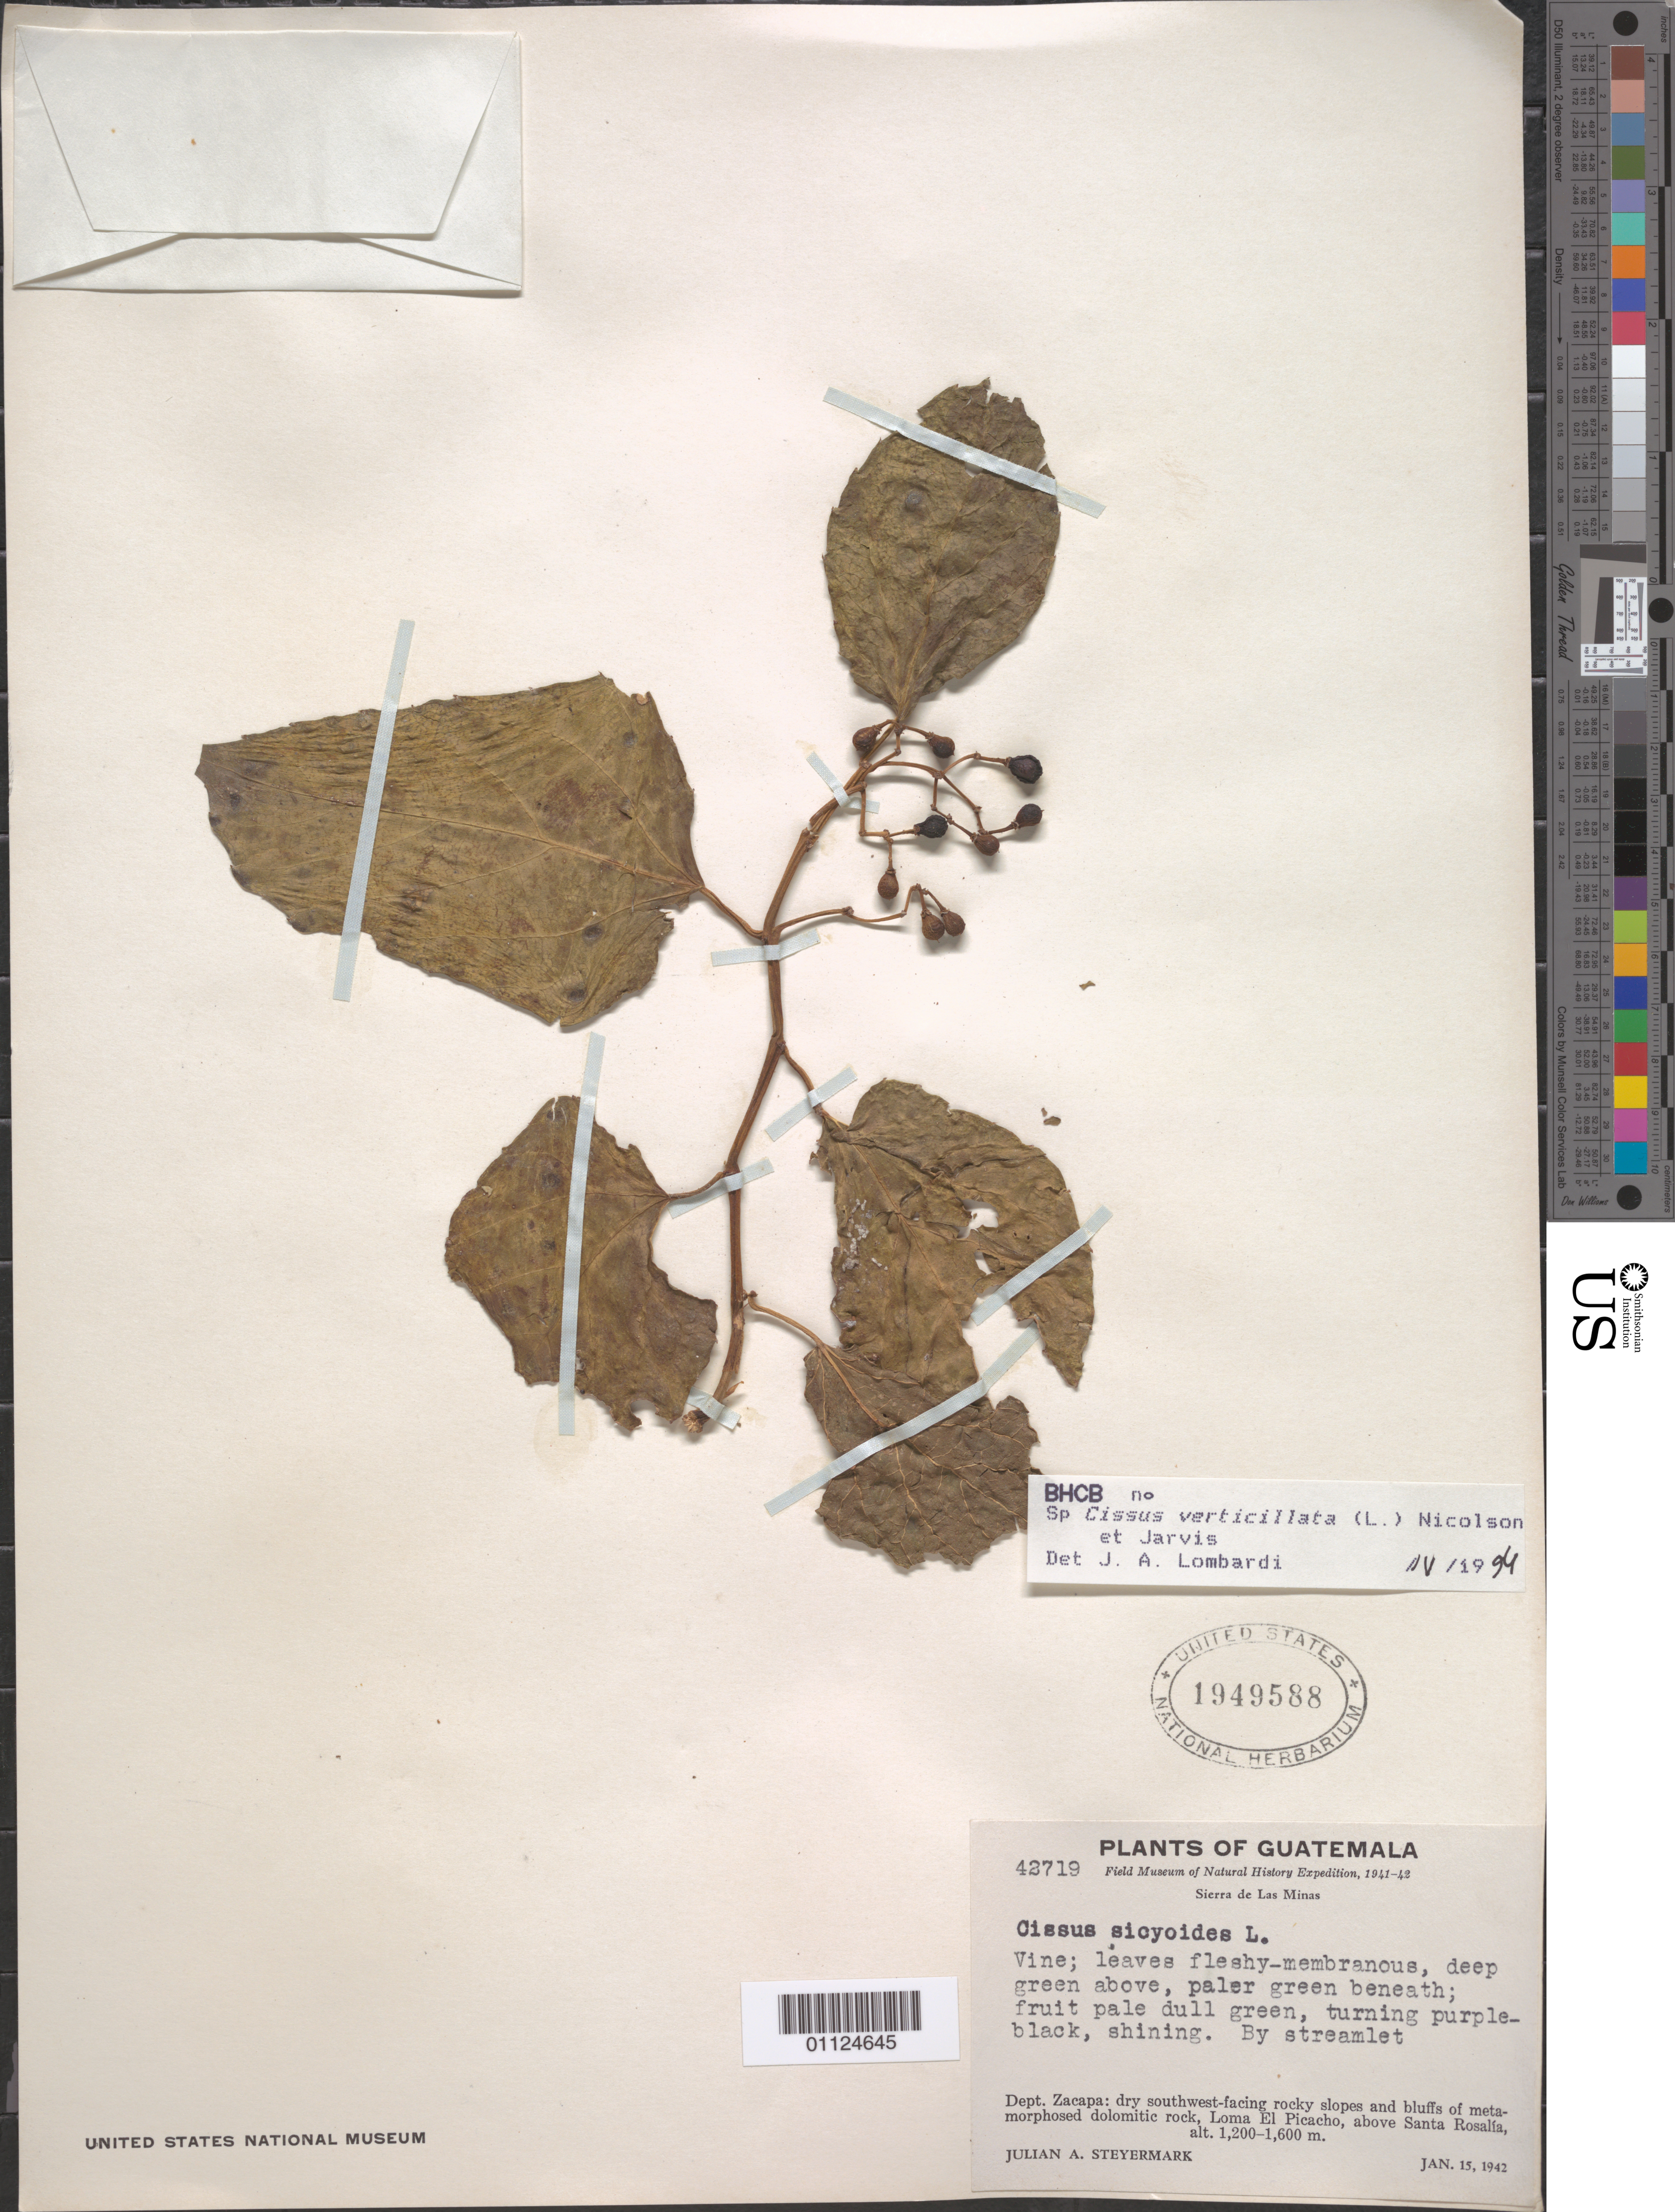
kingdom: Plantae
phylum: Tracheophyta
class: Magnoliopsida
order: Vitales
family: Vitaceae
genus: Cissus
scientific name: Cissus verticillata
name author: (L.) Nicolson & C.E. Jarvis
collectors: J. Steyermark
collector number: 42719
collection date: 1942-01-15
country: Guatemala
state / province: Zacapa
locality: Loma El Picacho, above Santa Rosalia.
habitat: Vine. Dry SW - facing rocky slopes and bluffs of metamorphosed dolomitic rock.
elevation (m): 1200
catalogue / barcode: US 1949588